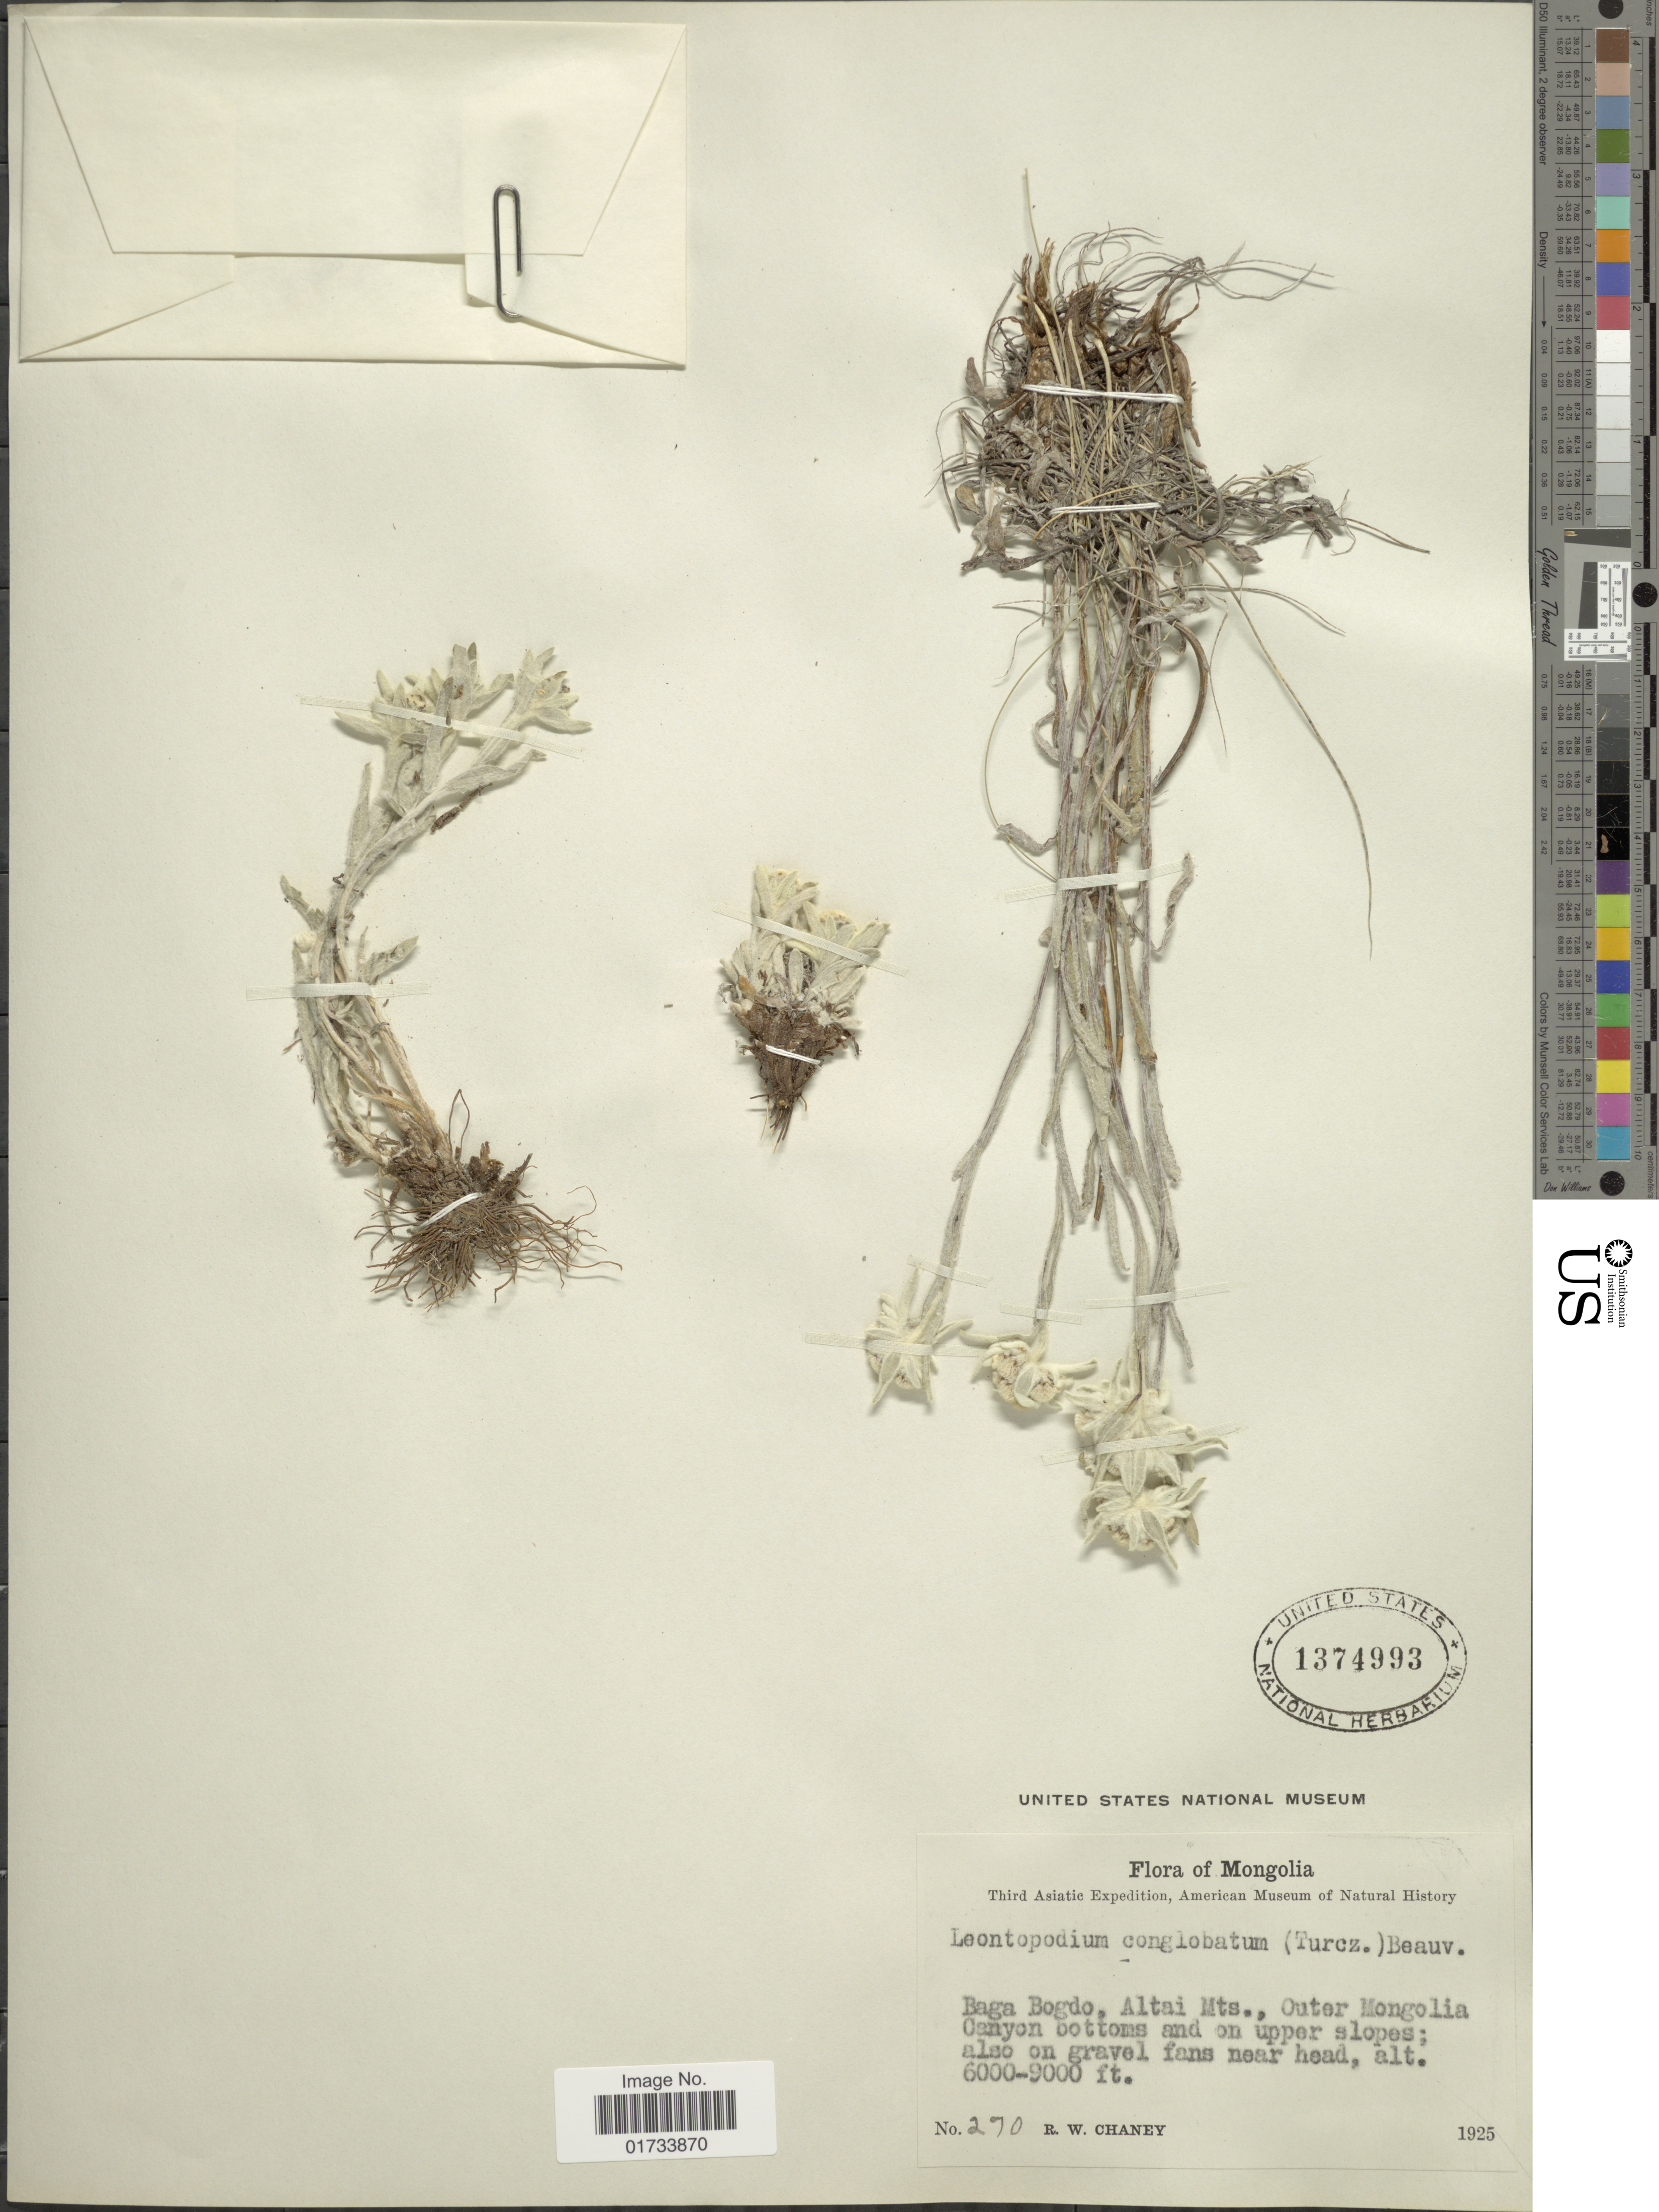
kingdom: Plantae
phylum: Tracheophyta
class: Magnoliopsida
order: Asterales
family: Asteraceae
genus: Leontopodium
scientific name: Leontopodium conglobatum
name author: (Turcz.) Hand.-Mazz.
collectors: R. Chaney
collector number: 270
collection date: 1925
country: China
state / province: Nei Monggol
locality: Boga Bogdo, Altai Mts., Outer Monggolia Canyon bottoms and on upper slopes; also on gravel fans near head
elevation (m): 1829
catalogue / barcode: US 1374993